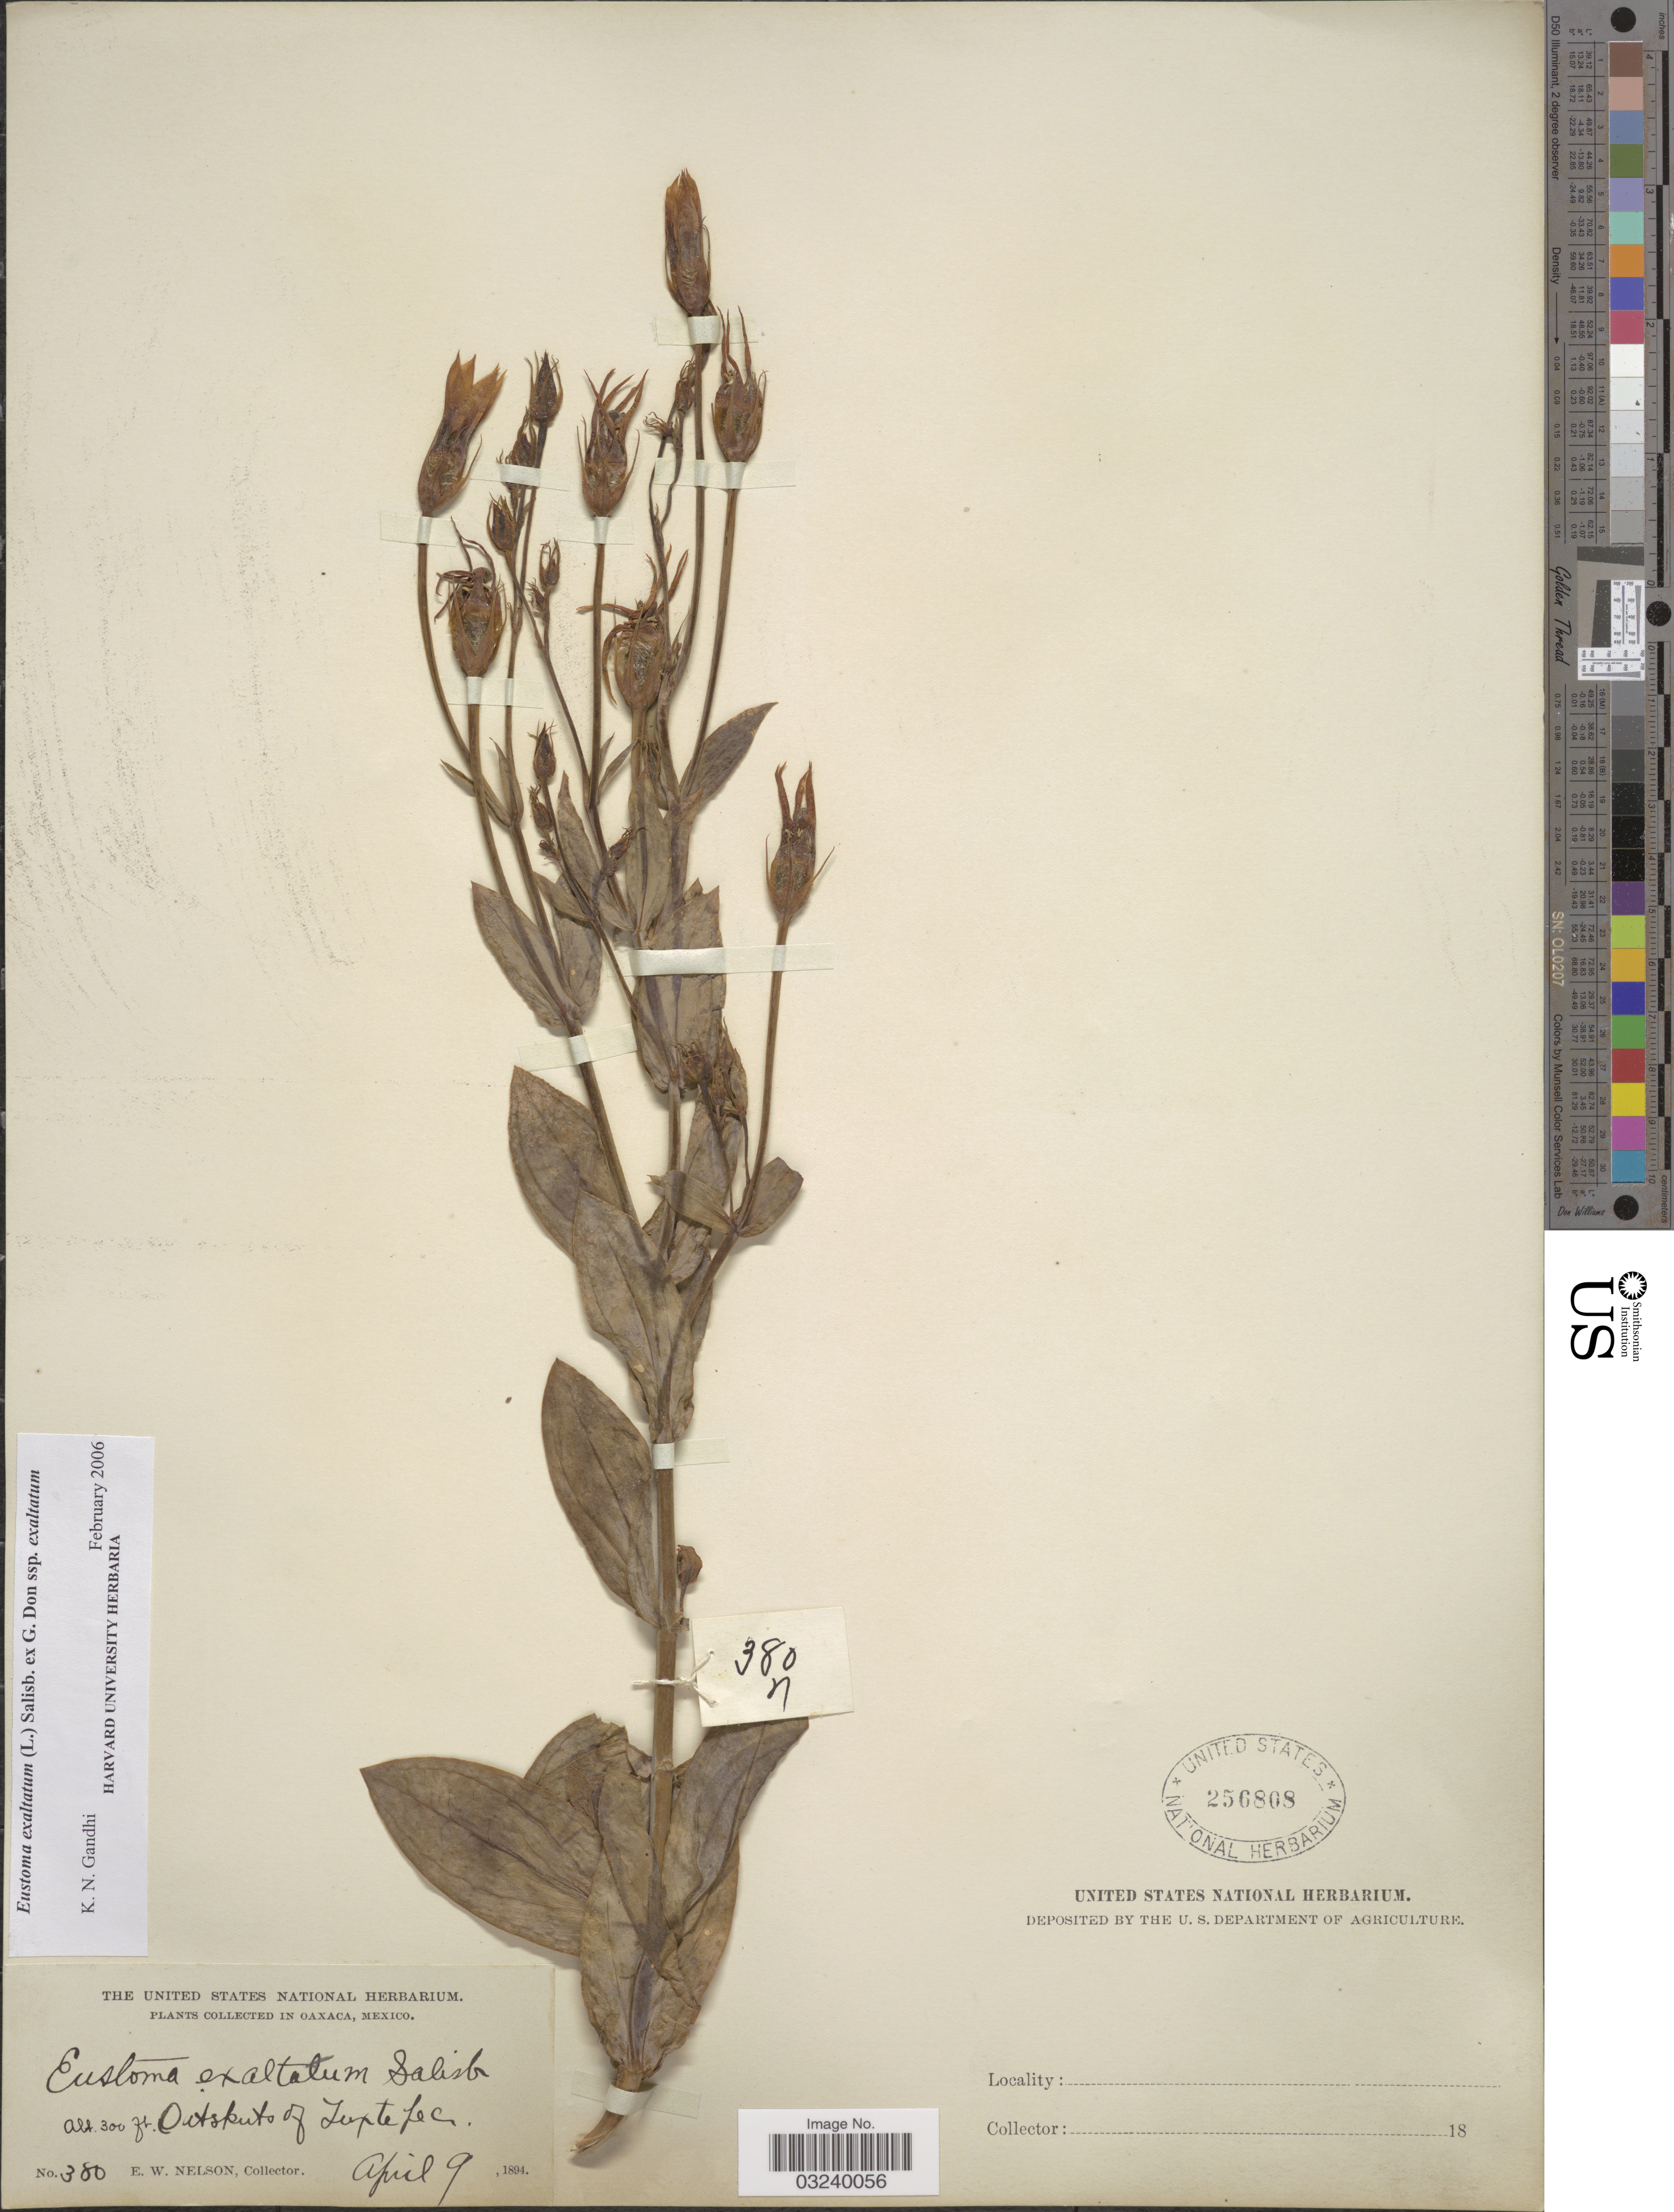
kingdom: Plantae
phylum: Tracheophyta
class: Magnoliopsida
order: Gentianales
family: Gentianaceae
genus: Eustoma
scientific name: Eustoma exaltatum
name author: (L.) Salisb. ex Don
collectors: E. W. Nelson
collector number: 380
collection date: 1894-04-09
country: Mexico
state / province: Oaxaca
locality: Outskirts of Tuxtepec.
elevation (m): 91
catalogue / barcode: US 256808